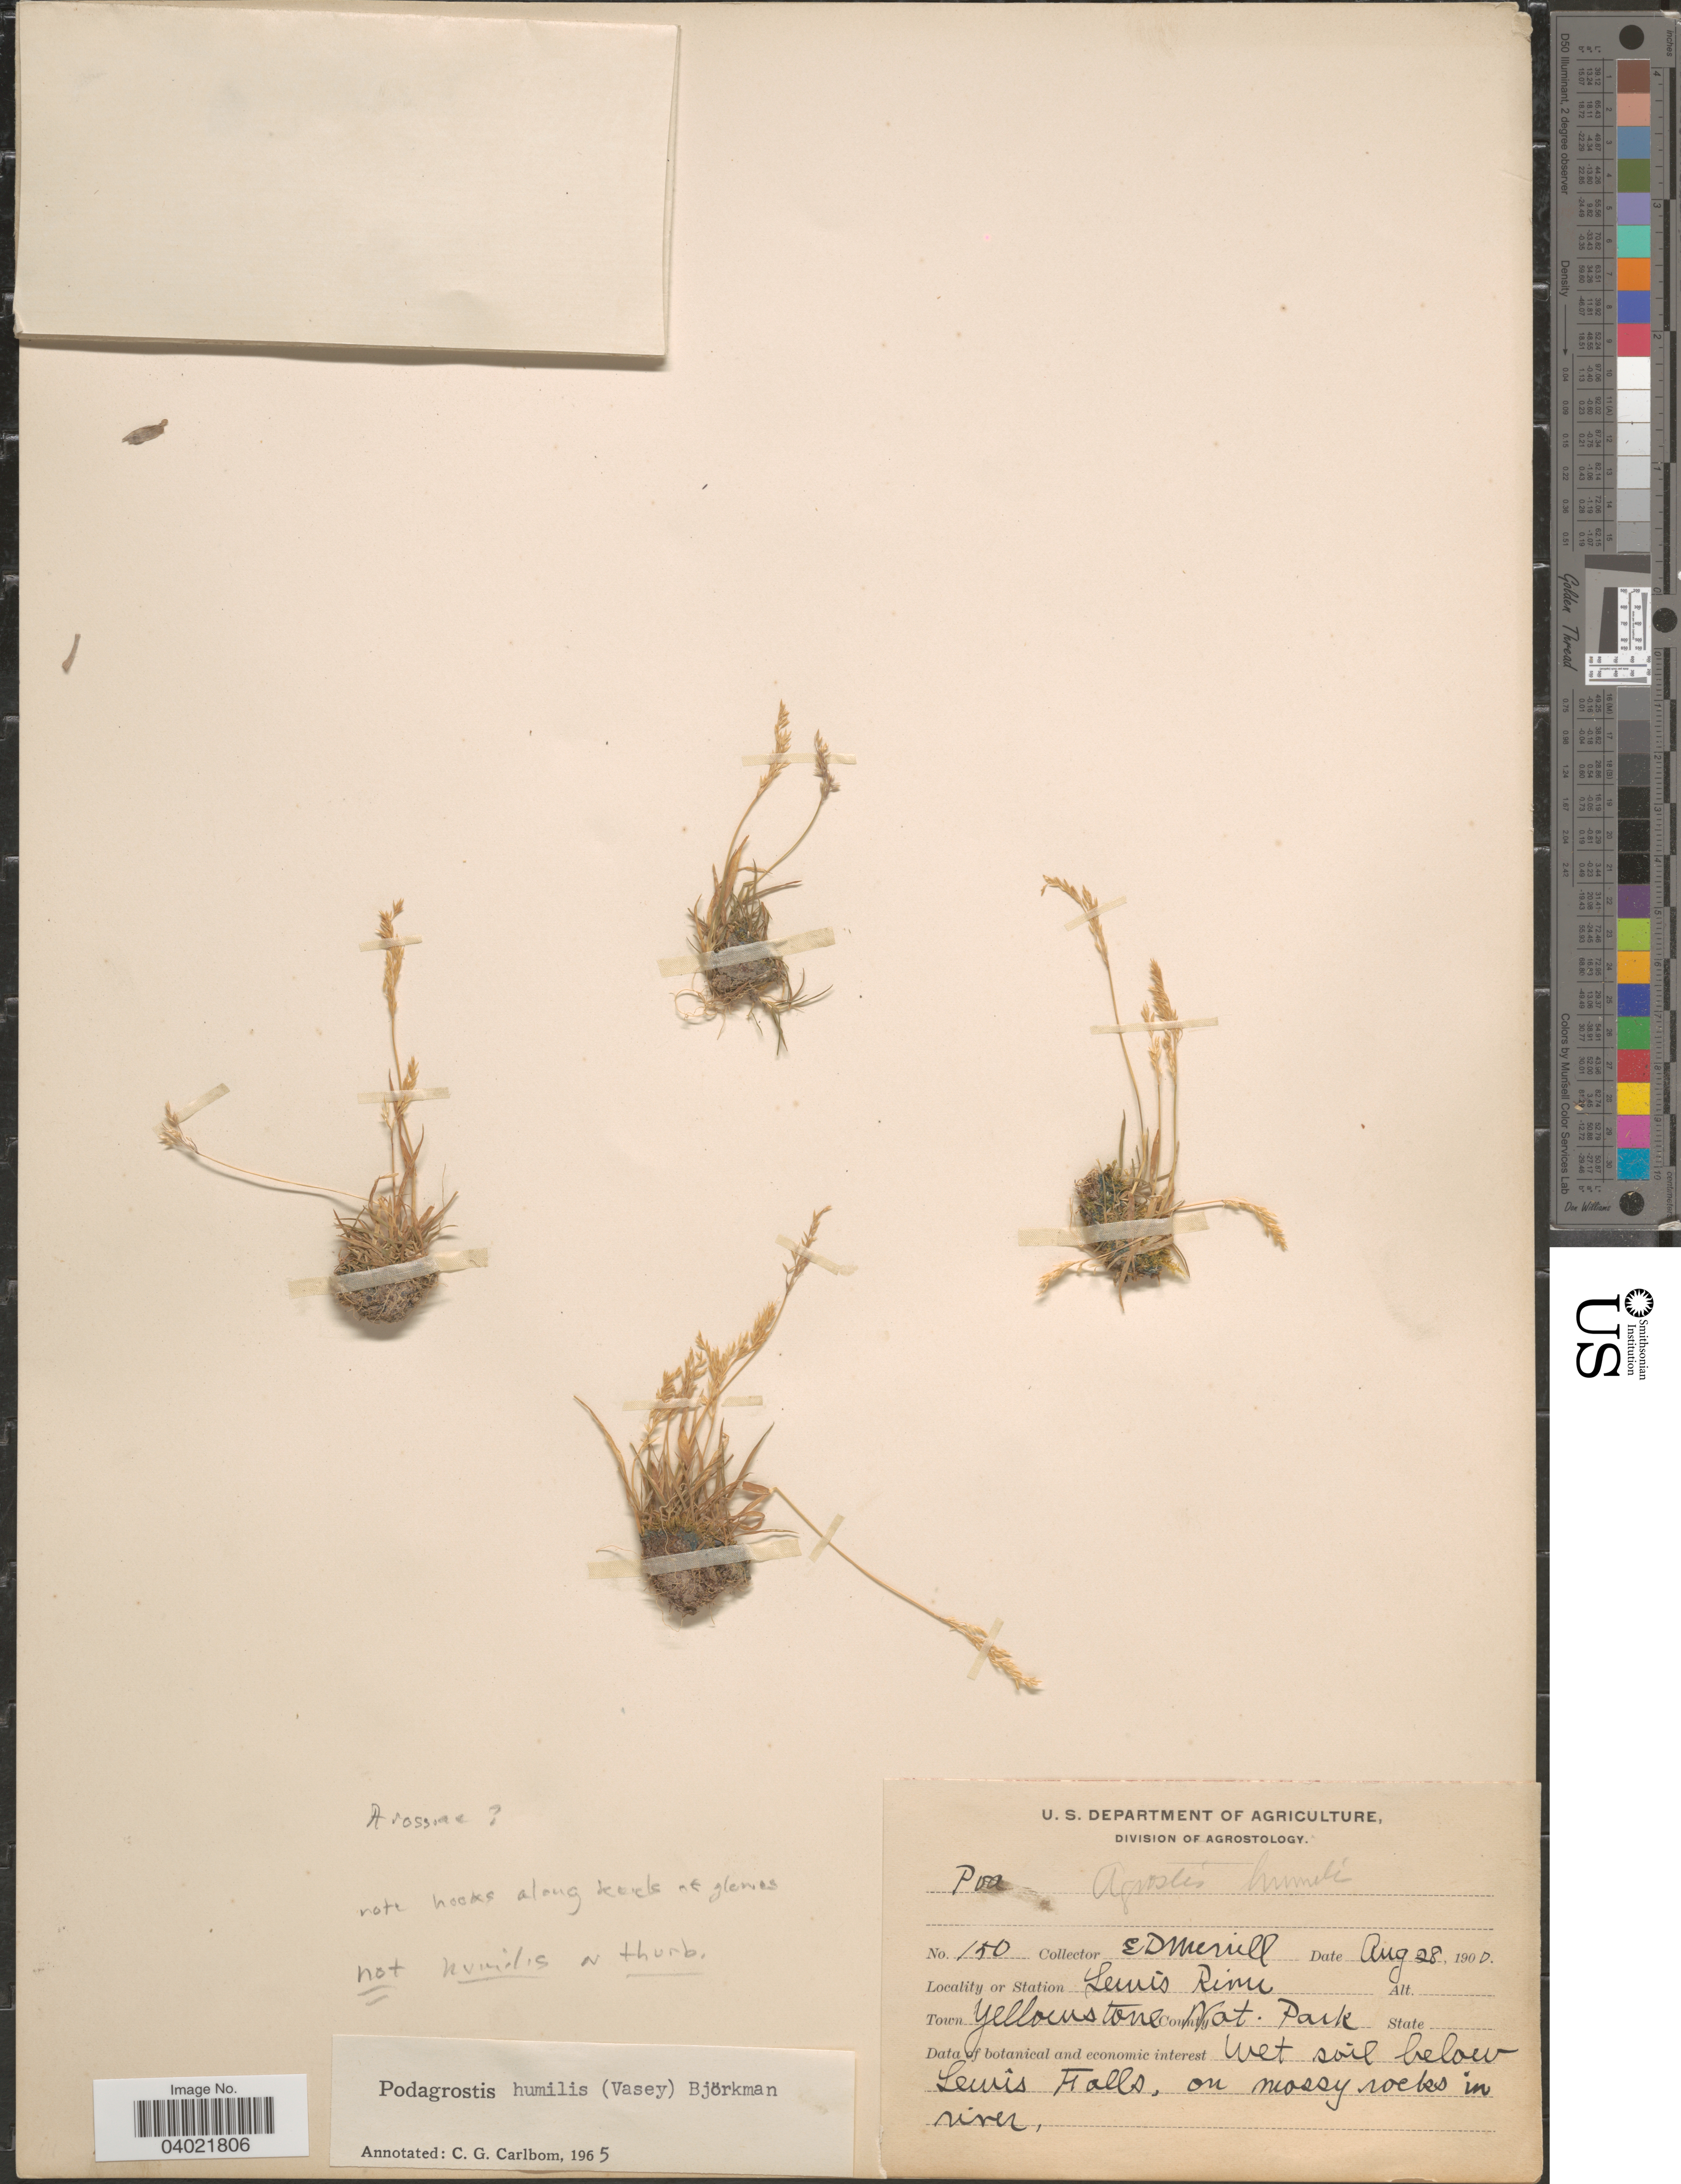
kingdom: Plantae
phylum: Tracheophyta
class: Liliopsida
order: Poales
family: Poaceae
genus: Agrostis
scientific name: Agrostis rossiae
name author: Vasey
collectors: E. D. Merrill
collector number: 150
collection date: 1900-08-28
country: United States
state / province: Wyoming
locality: Lewis River. Town Yellowstone Nat. Park. Below Lewis Falls.